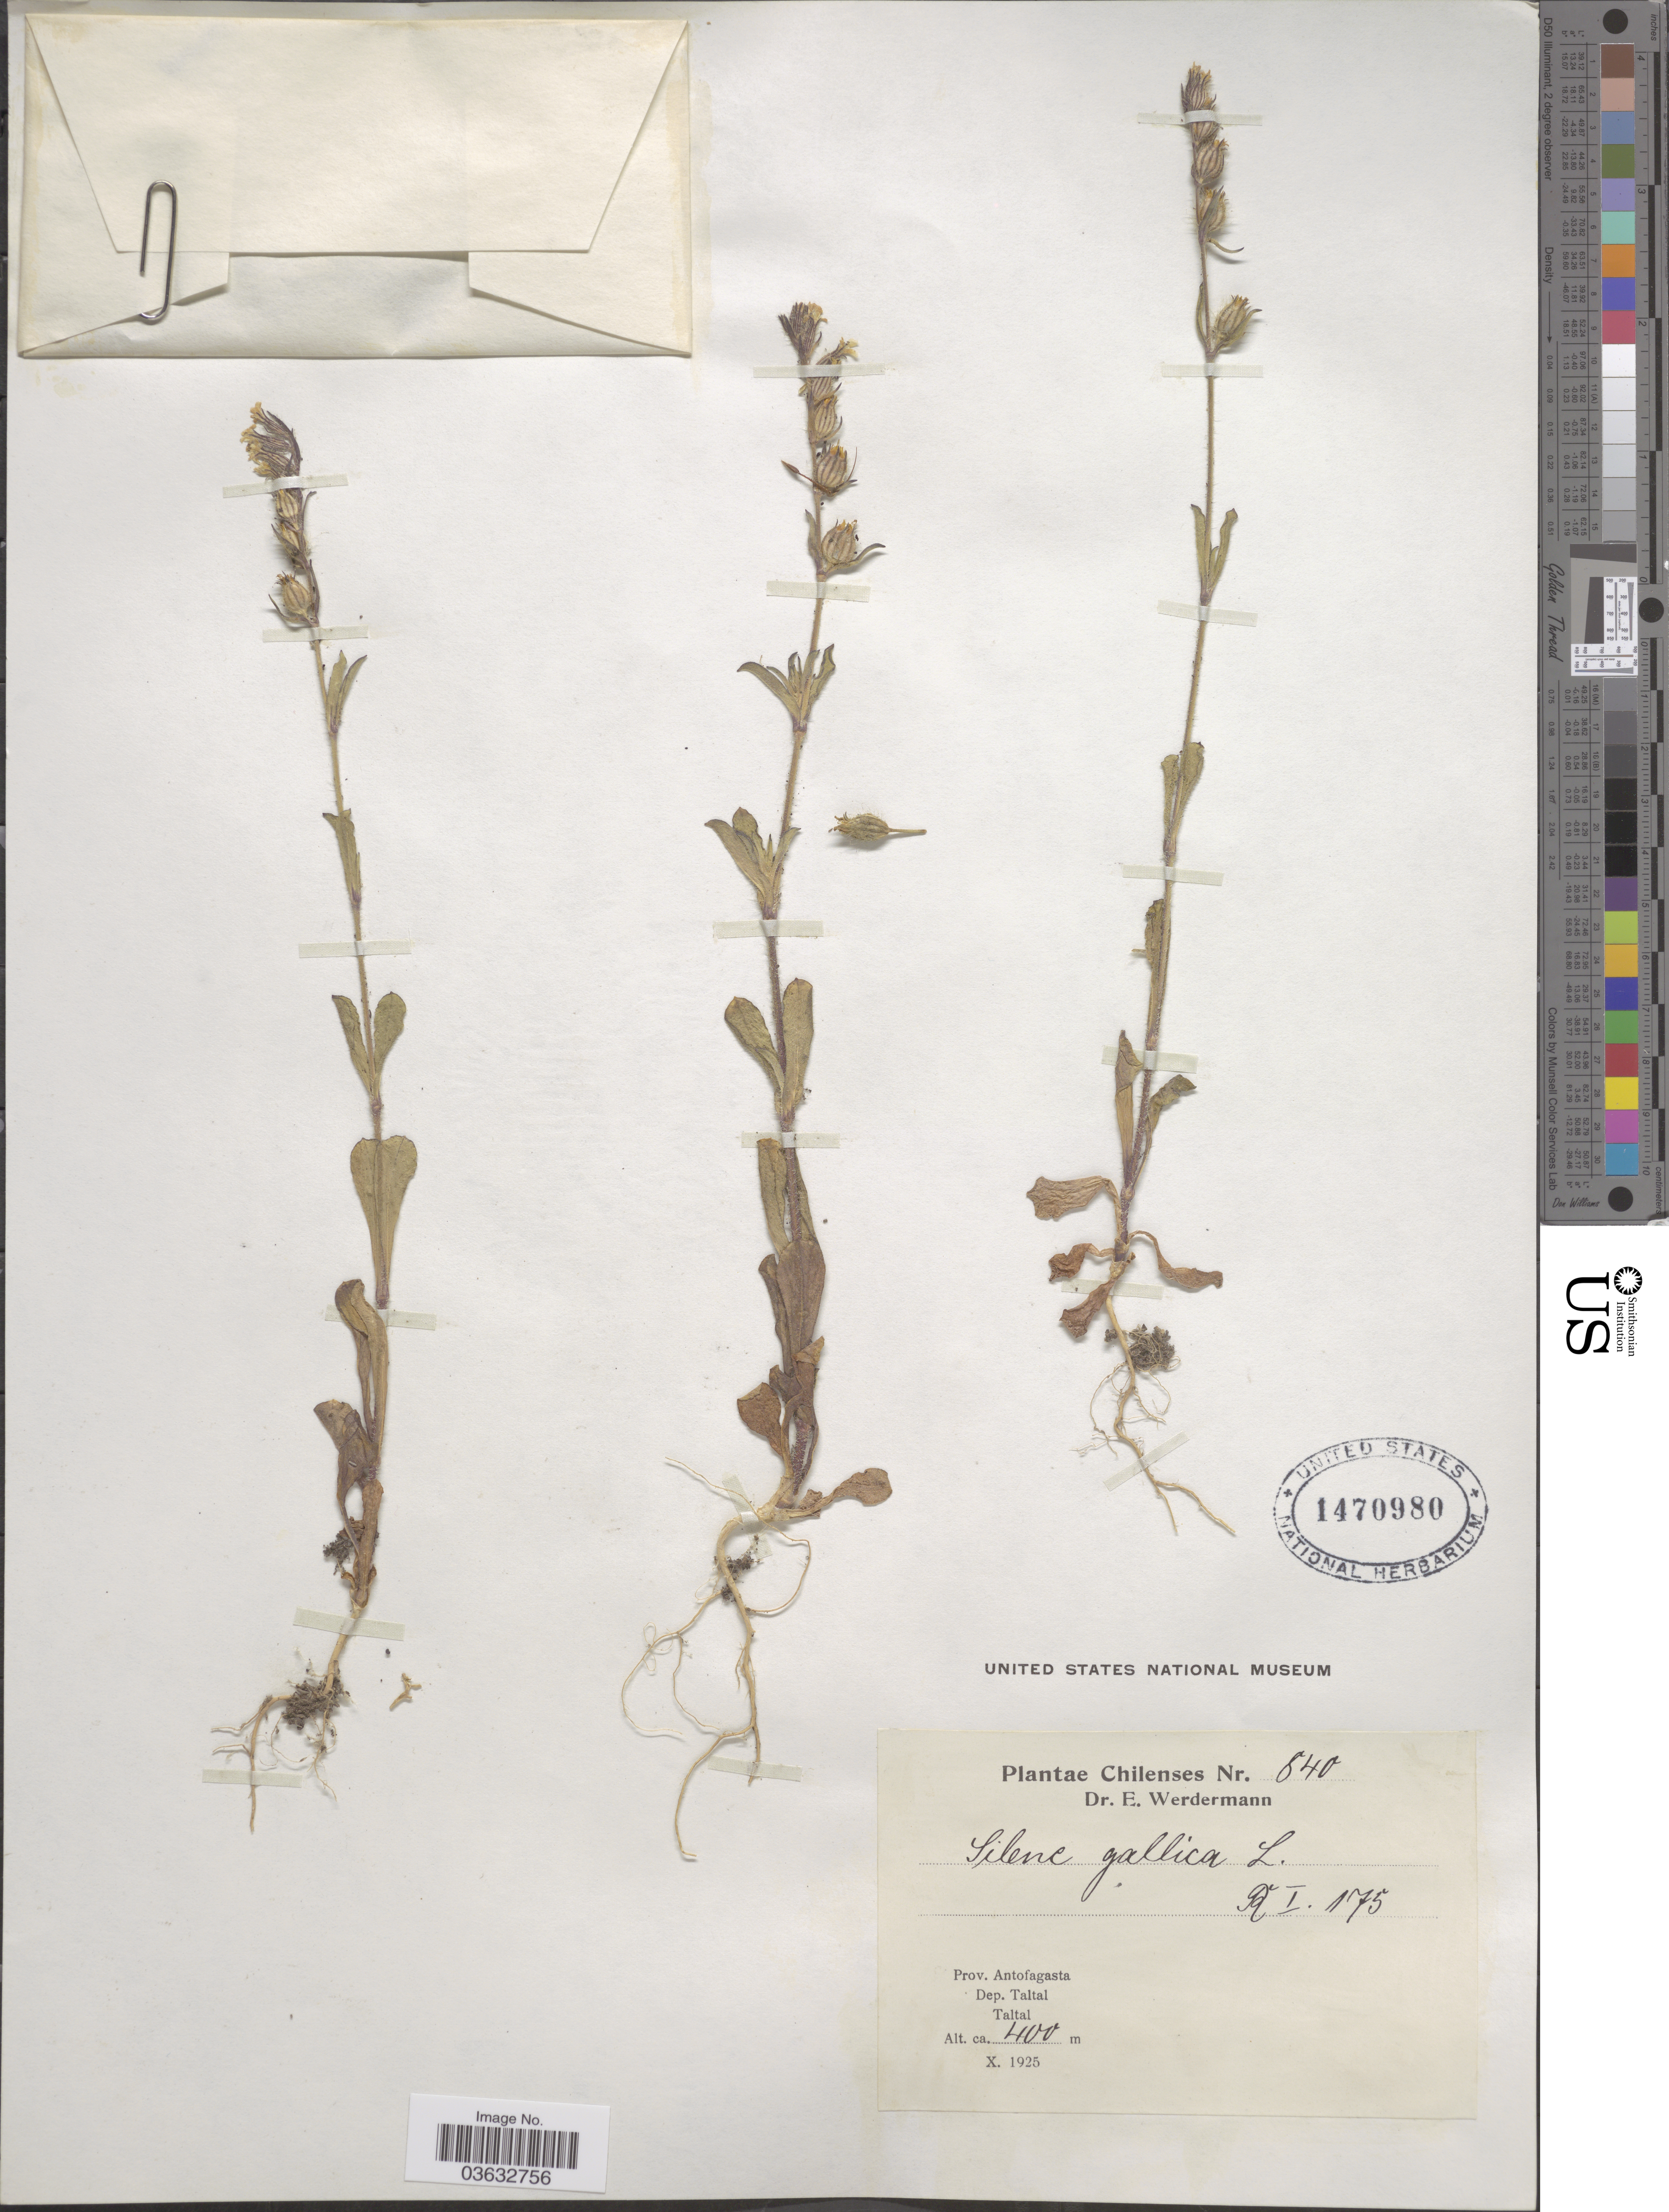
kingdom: Plantae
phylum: Tracheophyta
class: Magnoliopsida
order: Caryophyllales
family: Caryophyllaceae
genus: Silene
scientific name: Silene gallica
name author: L.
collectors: E. Werdermann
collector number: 840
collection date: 1925-10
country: Chile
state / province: Antofagasta (II)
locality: Dep. Taltal. Taltal.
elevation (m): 400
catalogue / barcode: US 1470980